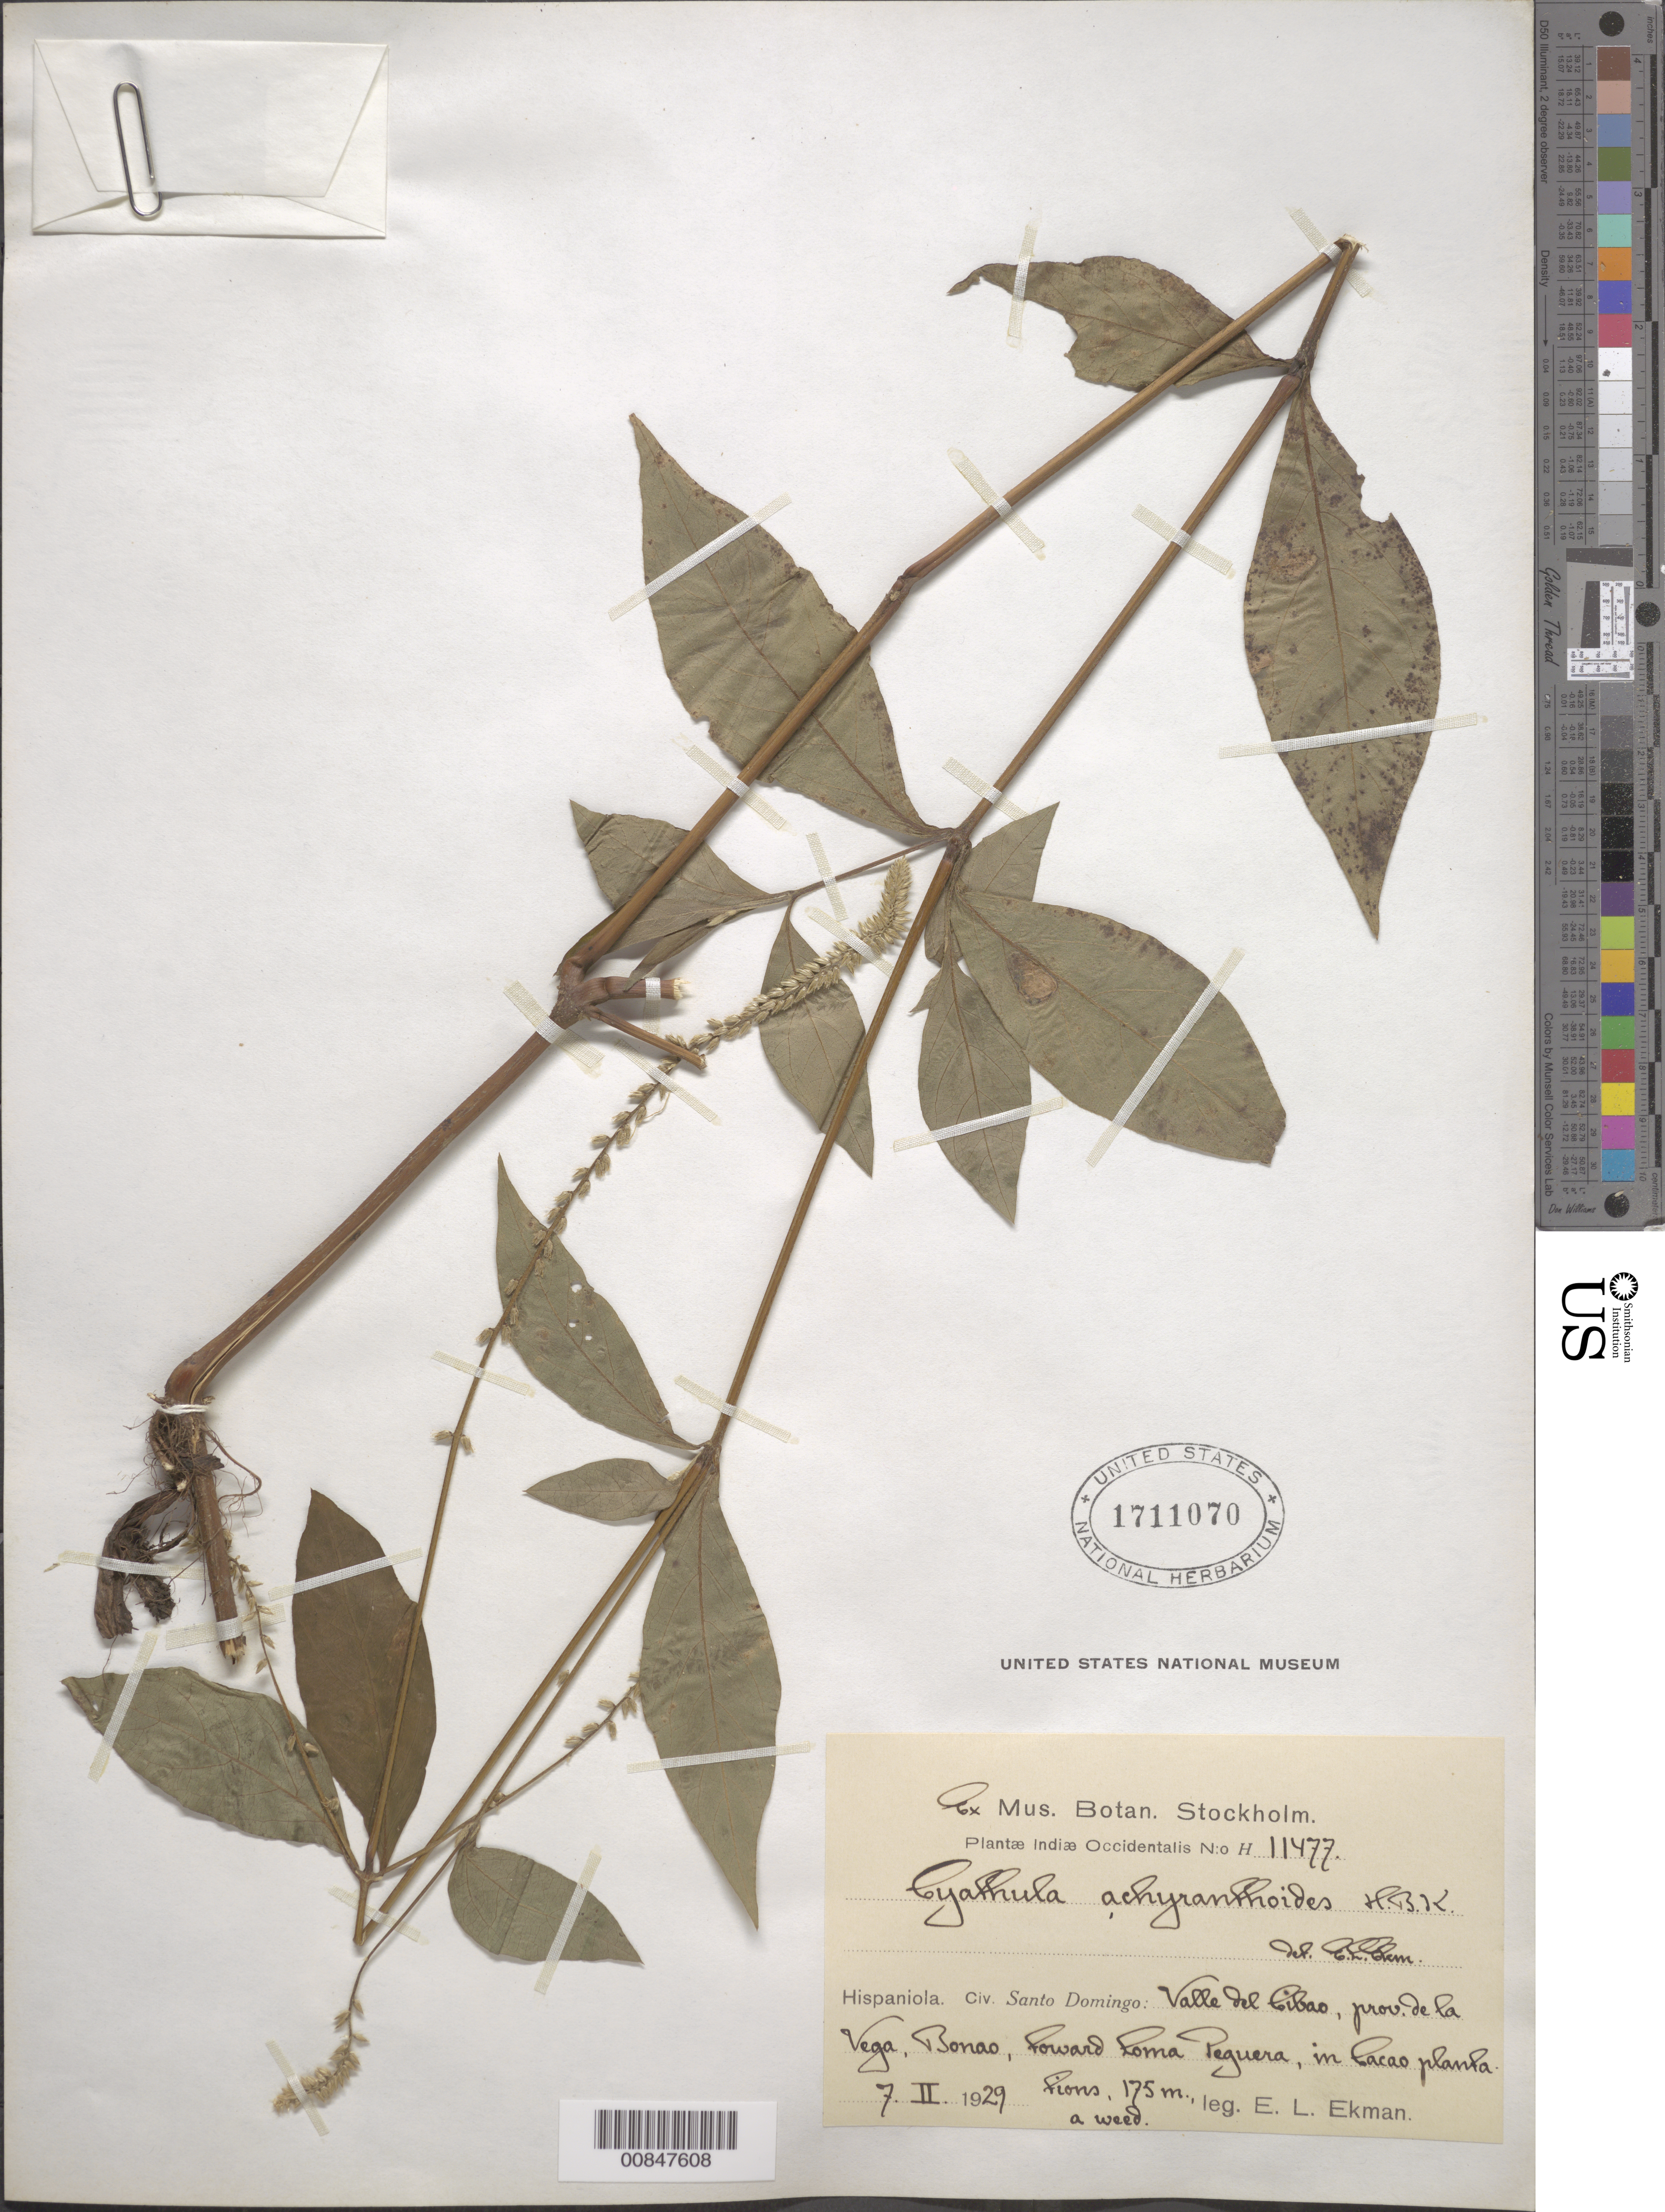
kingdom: Plantae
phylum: Tracheophyta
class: Magnoliopsida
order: Caryophyllales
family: Amaranthaceae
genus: Cyathula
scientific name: Cyathula achyranthoides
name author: (Kunth) Moq.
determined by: Ekman, E. L.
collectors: E. L. Ekman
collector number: H 11477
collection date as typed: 07 Feb 1929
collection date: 1929-02-07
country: Dominican Republic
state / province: La Vega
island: Hispaniola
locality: Valle del Cibao, Bonao, toward Loma Peguera.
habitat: In Cacao plantations.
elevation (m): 175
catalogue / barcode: US 1711070